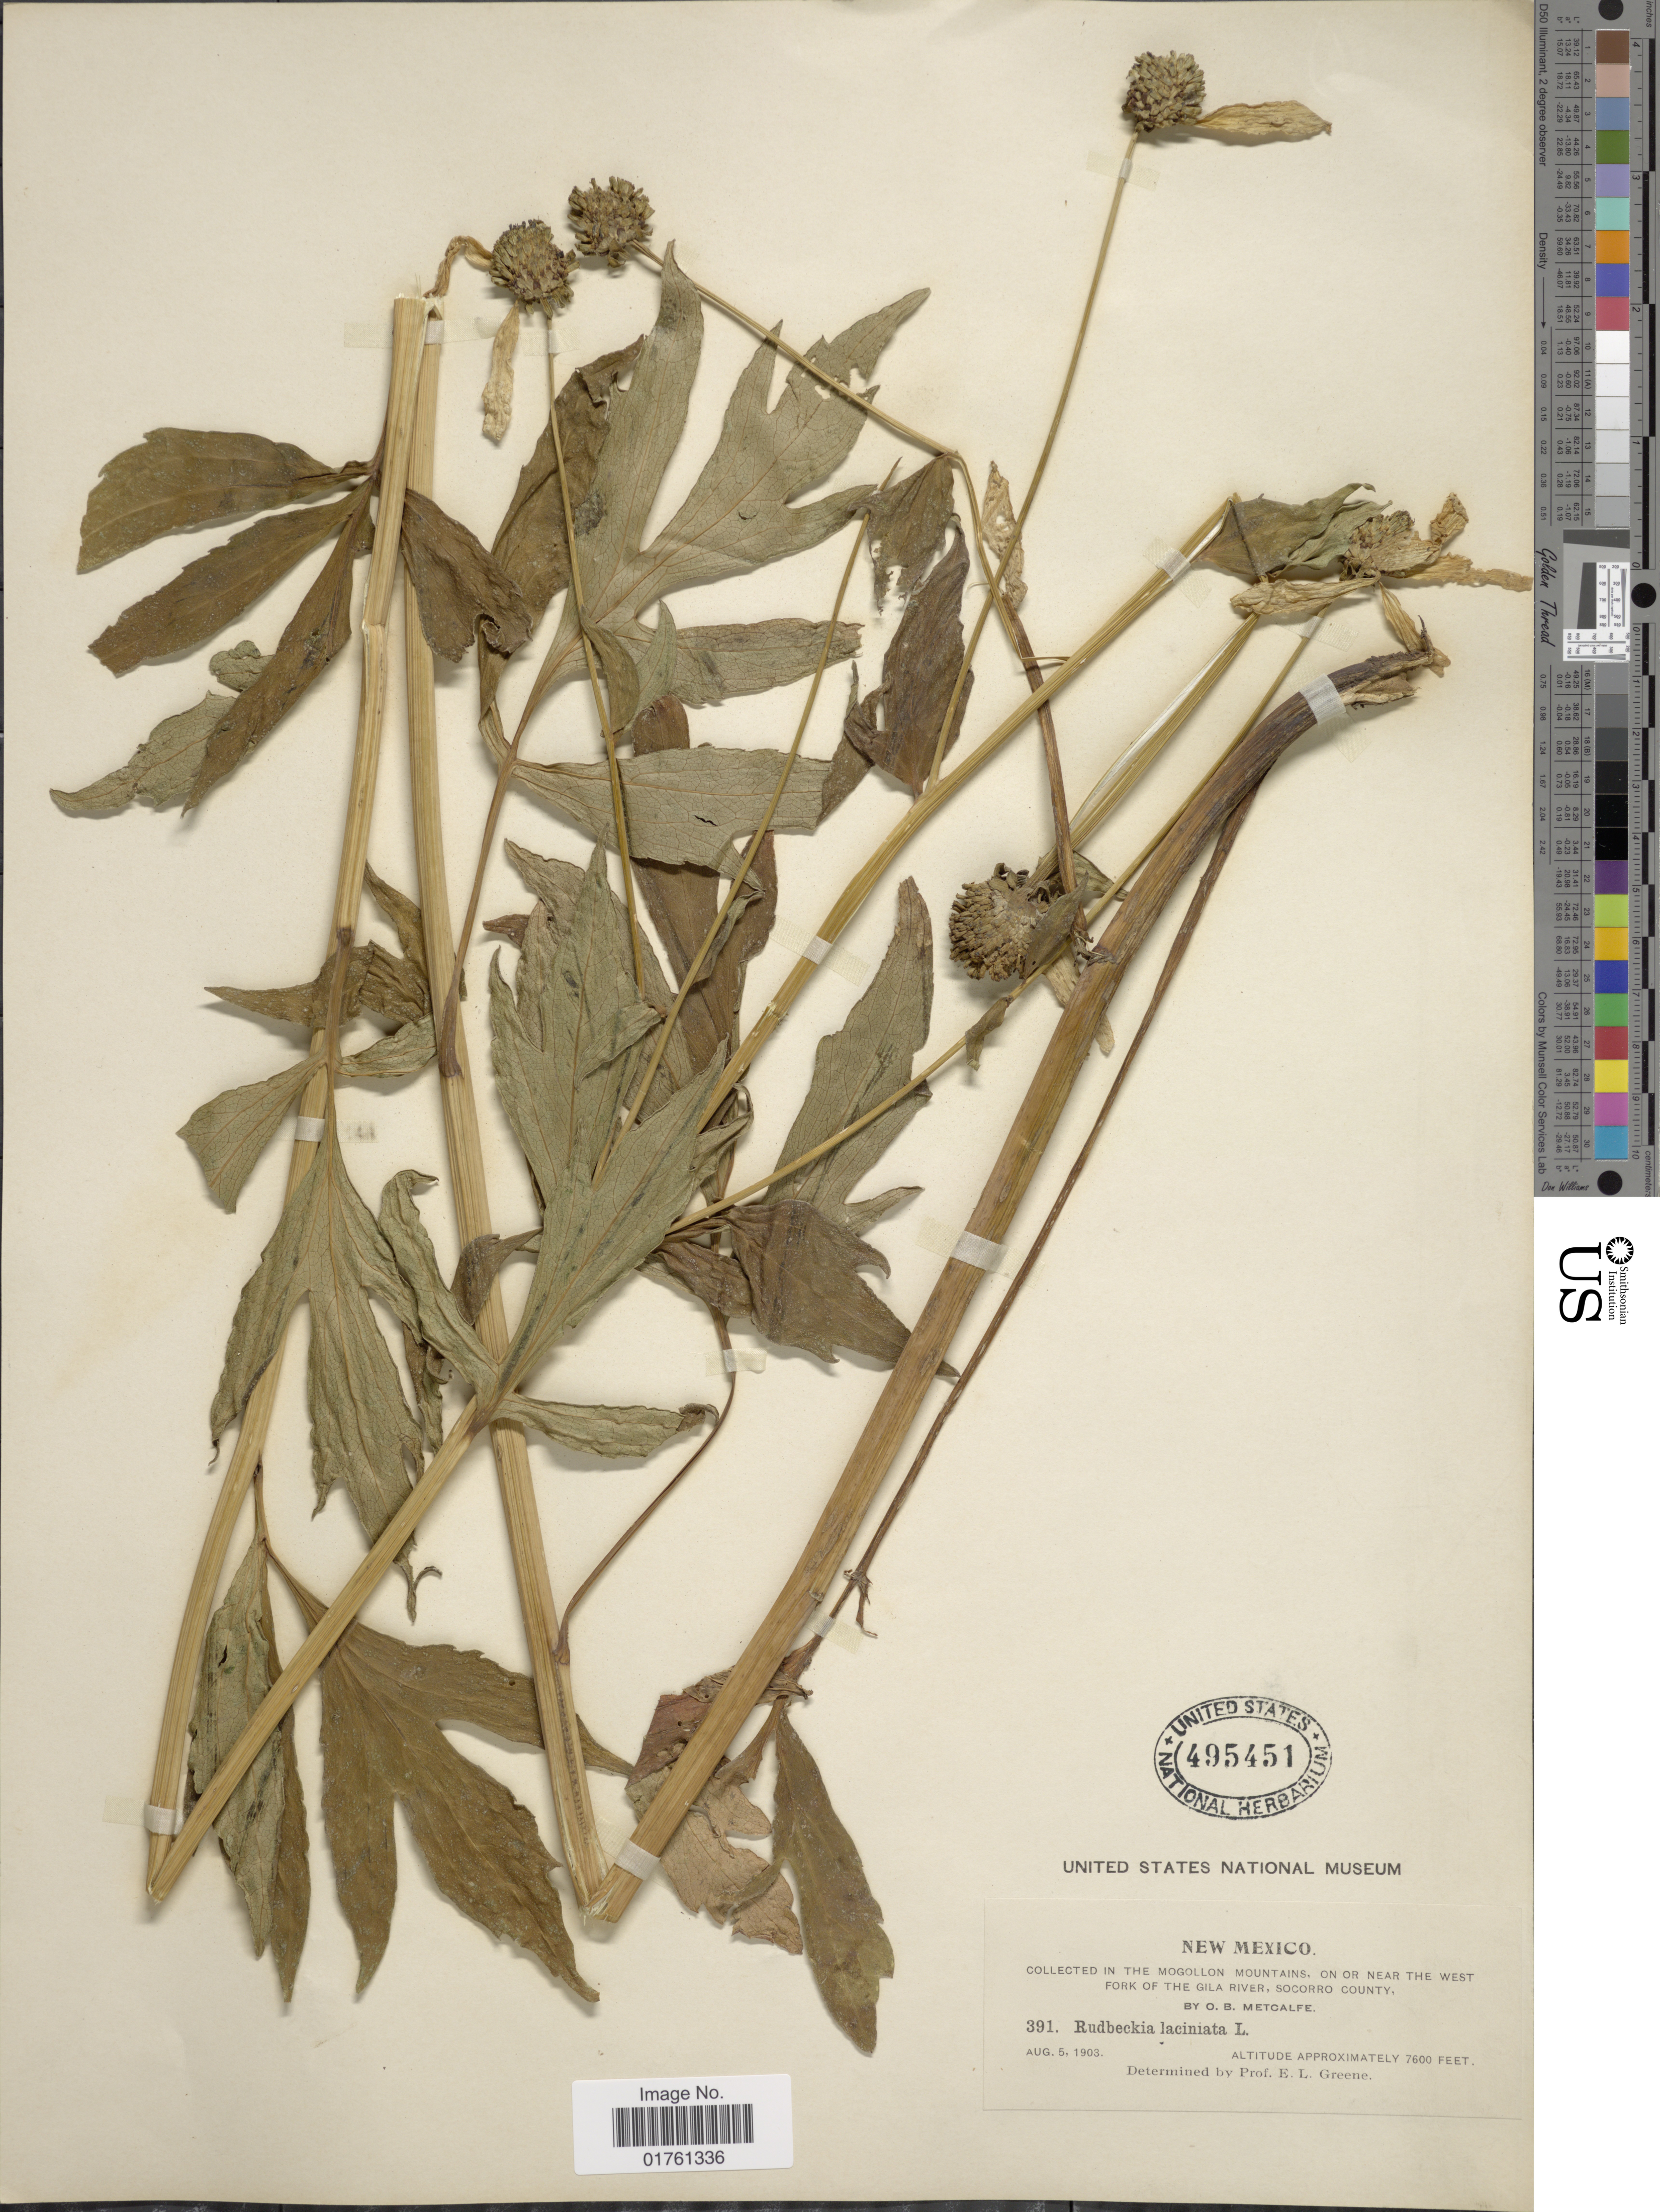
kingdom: Plantae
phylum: Tracheophyta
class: Magnoliopsida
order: Asterales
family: Asteraceae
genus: Rudbeckia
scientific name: Rudbeckia laciniata var. ampla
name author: (A. Nelson) Cronq.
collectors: O. B. Metcalfe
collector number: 391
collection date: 1903-08-05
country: United States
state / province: New Mexico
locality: In the Mogollon Mountain, on or near the West Fork of the Gila River, Socorro County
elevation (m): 232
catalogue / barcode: US 495451